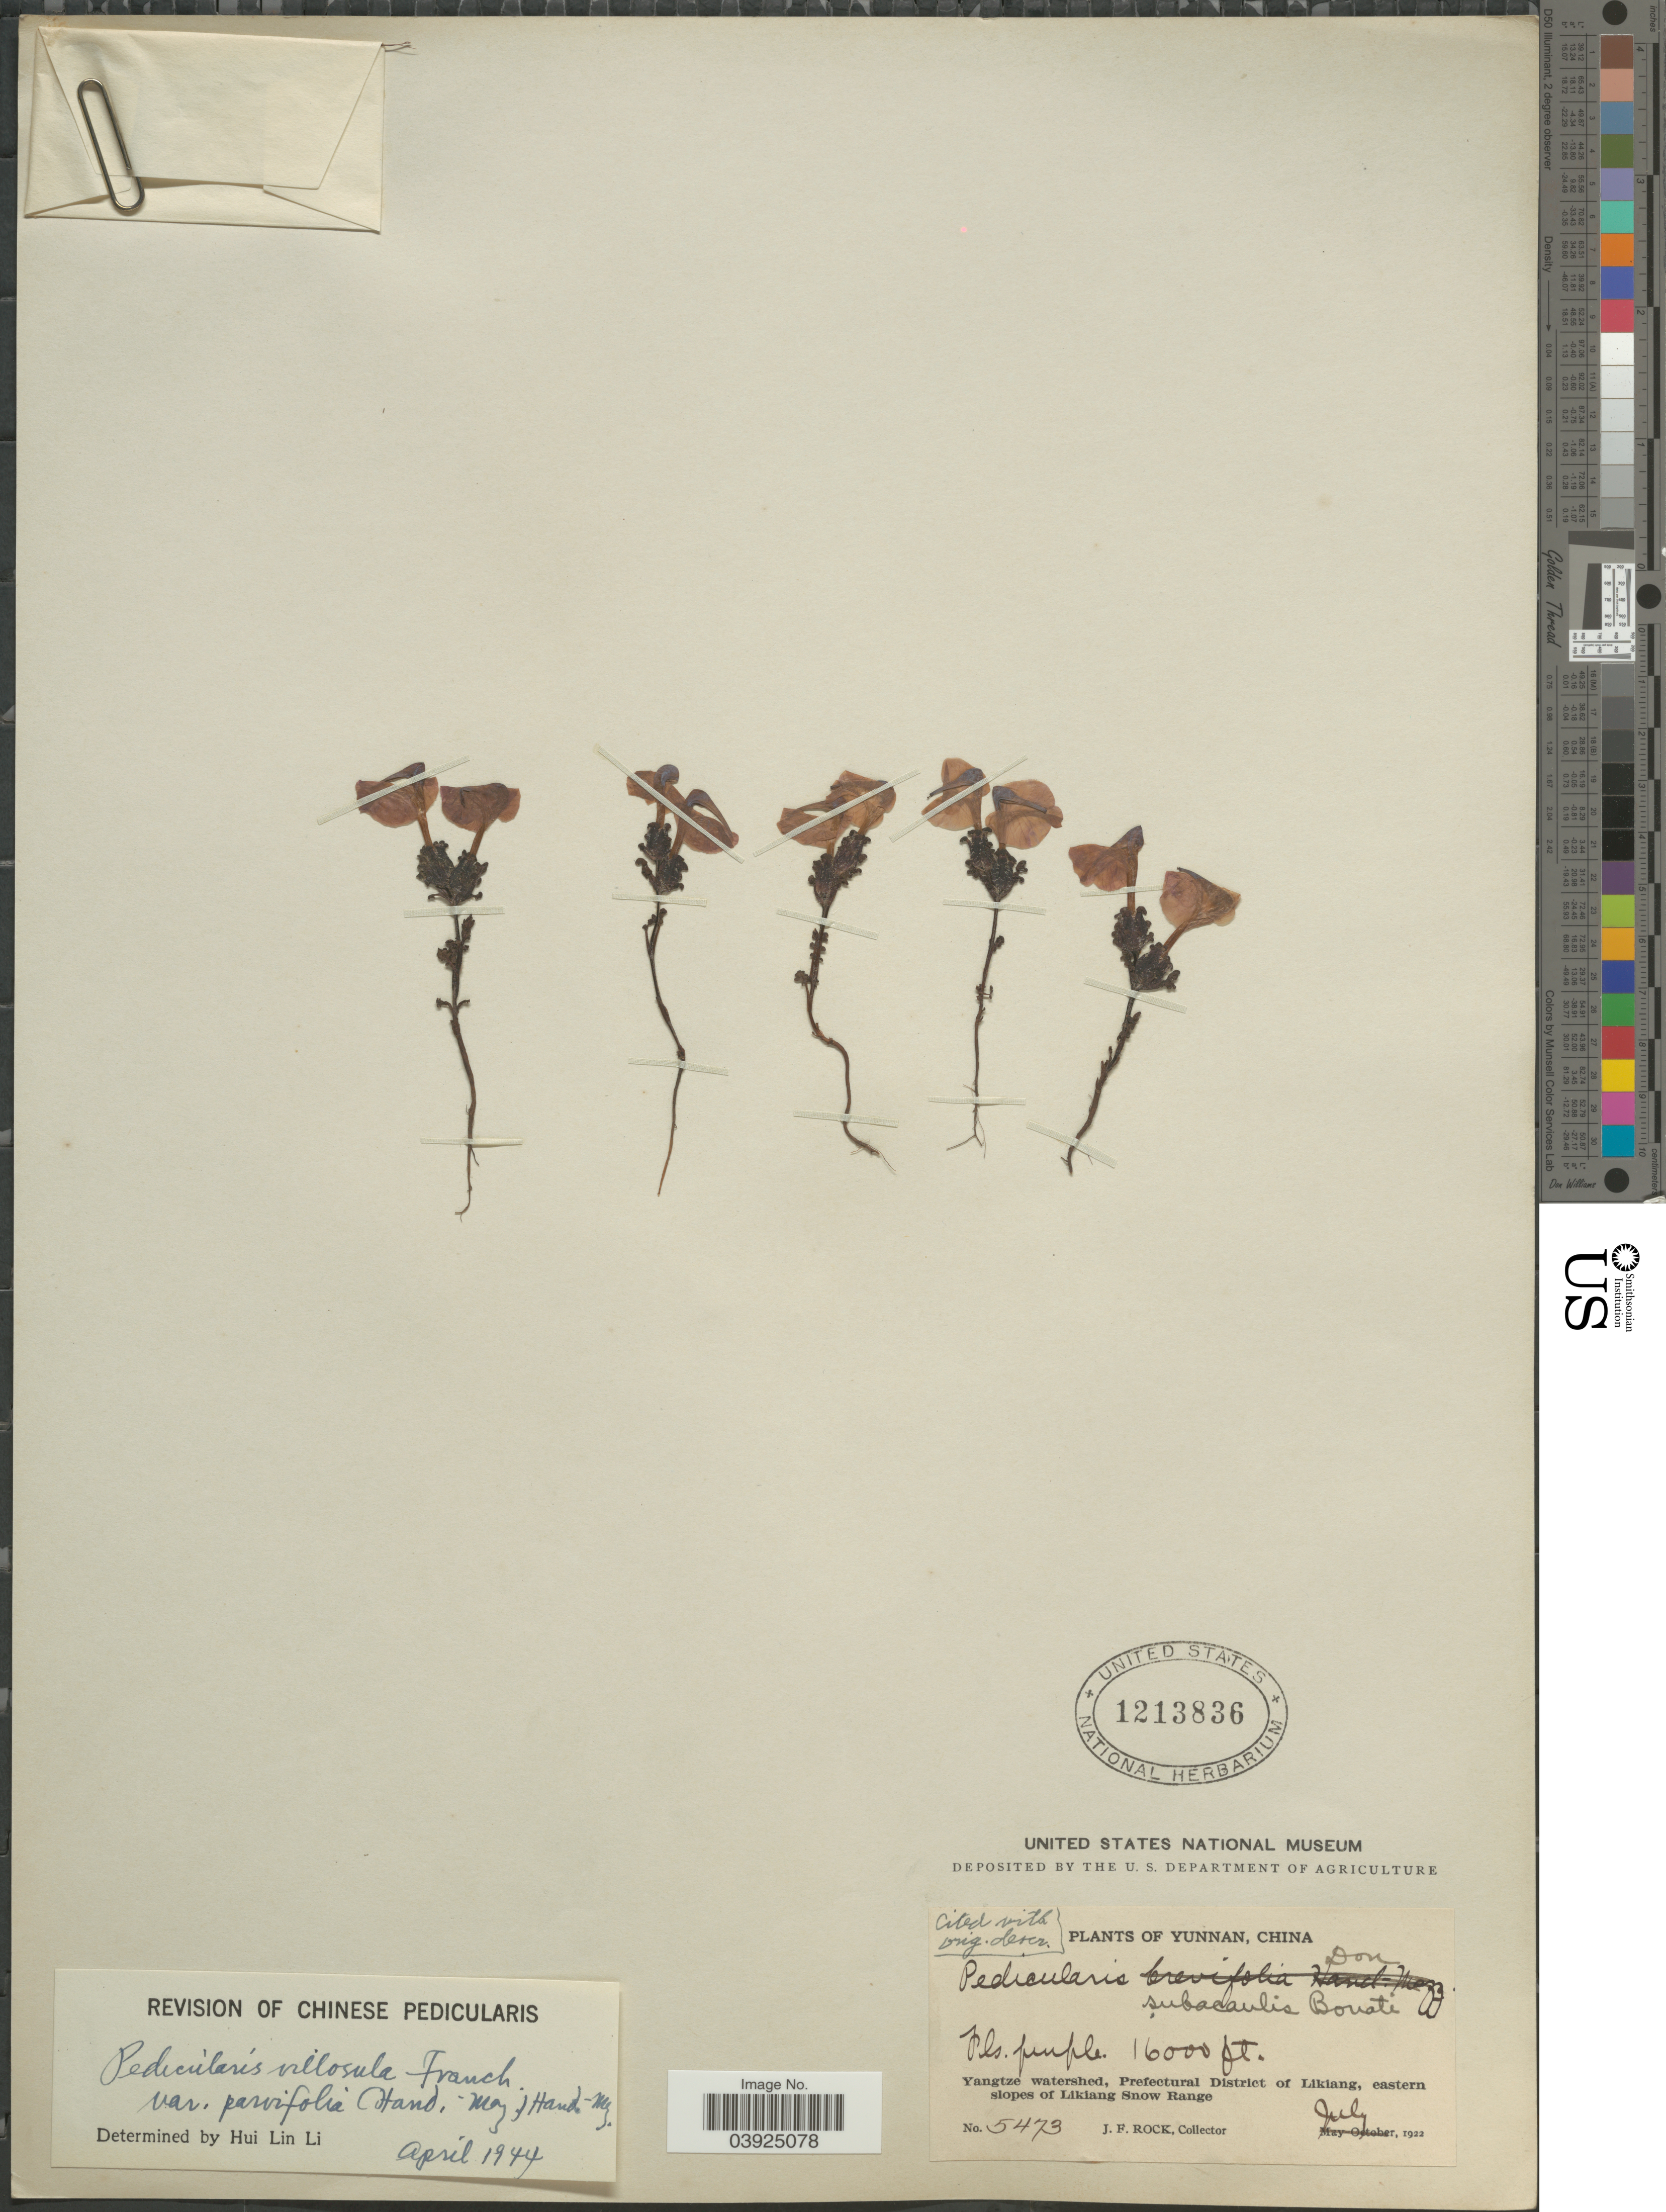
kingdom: Plantae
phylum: Tracheophyta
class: Magnoliopsida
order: Lamiales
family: Orobanchaceae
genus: Pedicularis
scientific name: Pedicularis villosula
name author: Franch. ex Hemsl.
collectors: J. Rock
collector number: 5473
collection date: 1922-07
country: China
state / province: Yunnan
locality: Yangtze watershed, Prefectural District of Likiang, eastern slopes of Likiang Snow Range.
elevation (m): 4877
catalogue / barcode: US 1213836